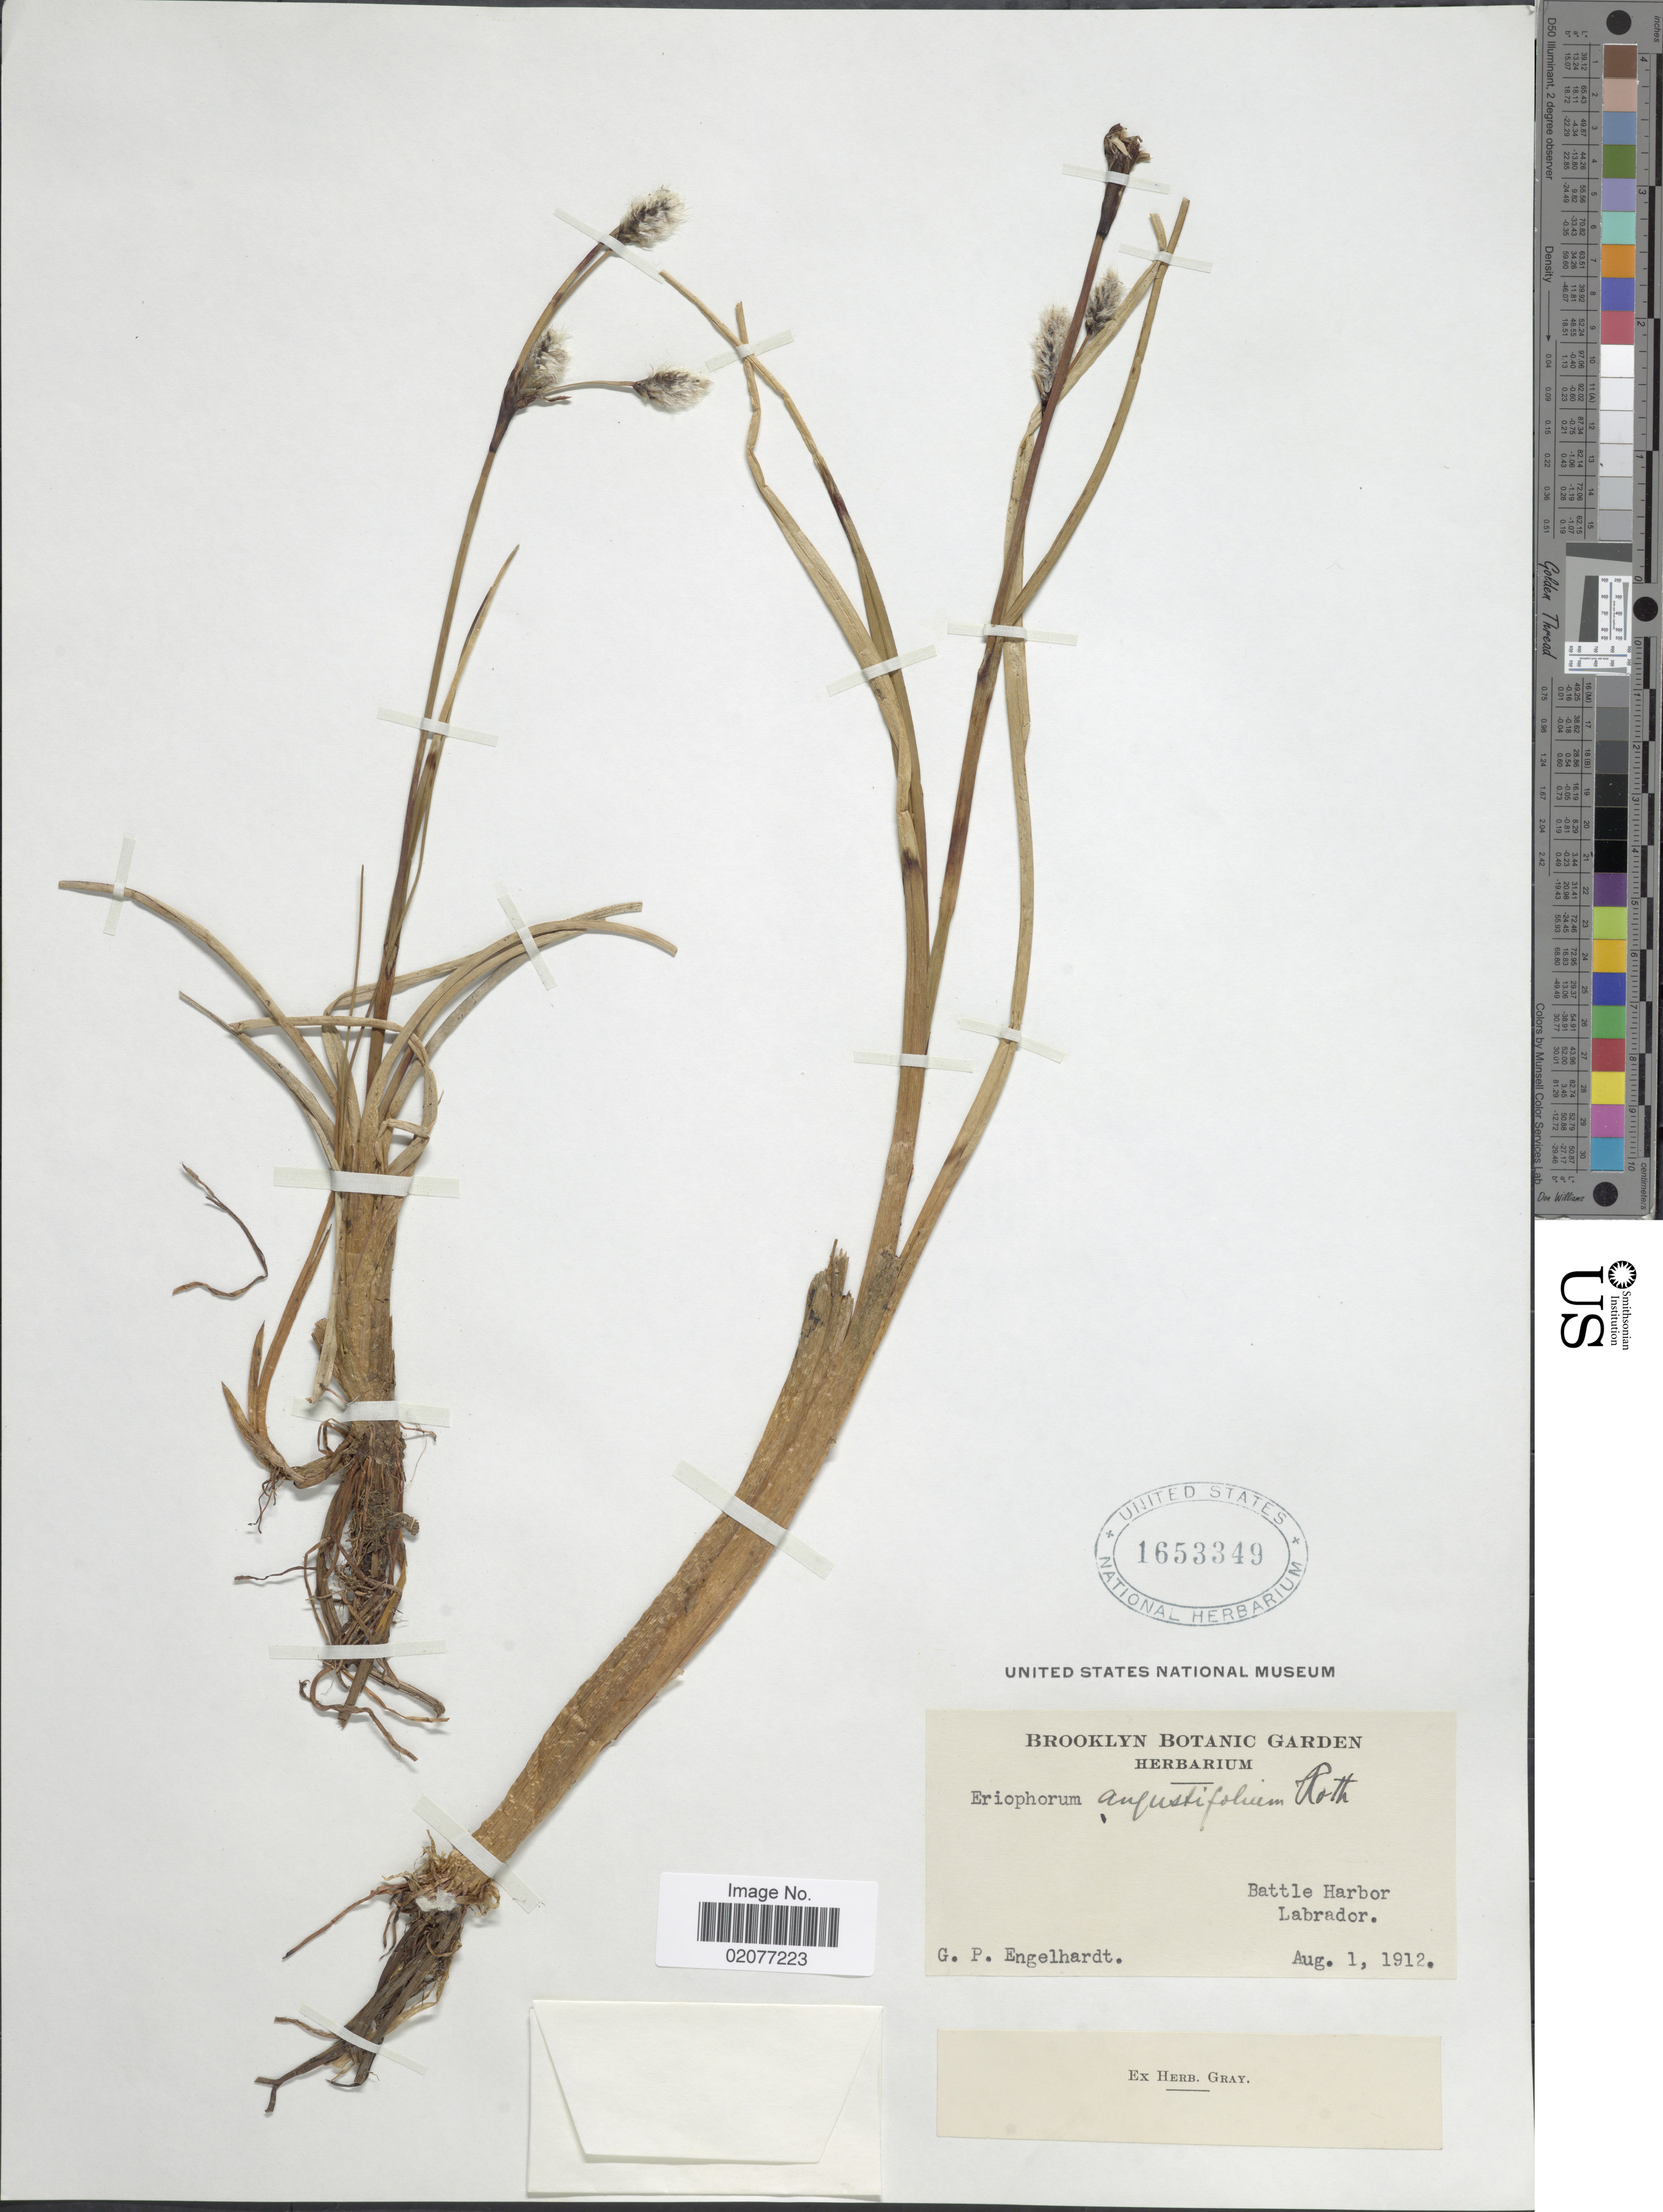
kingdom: Plantae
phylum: Tracheophyta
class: Liliopsida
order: Poales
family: Cyperaceae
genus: Eriophorum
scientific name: Eriophorum angustifolium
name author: Honck.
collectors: G. Engelhardt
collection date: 1912-08-01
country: Canada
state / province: Newfoundland and Labrador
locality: Battle Harbor, Labrador.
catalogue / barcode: US 1653349